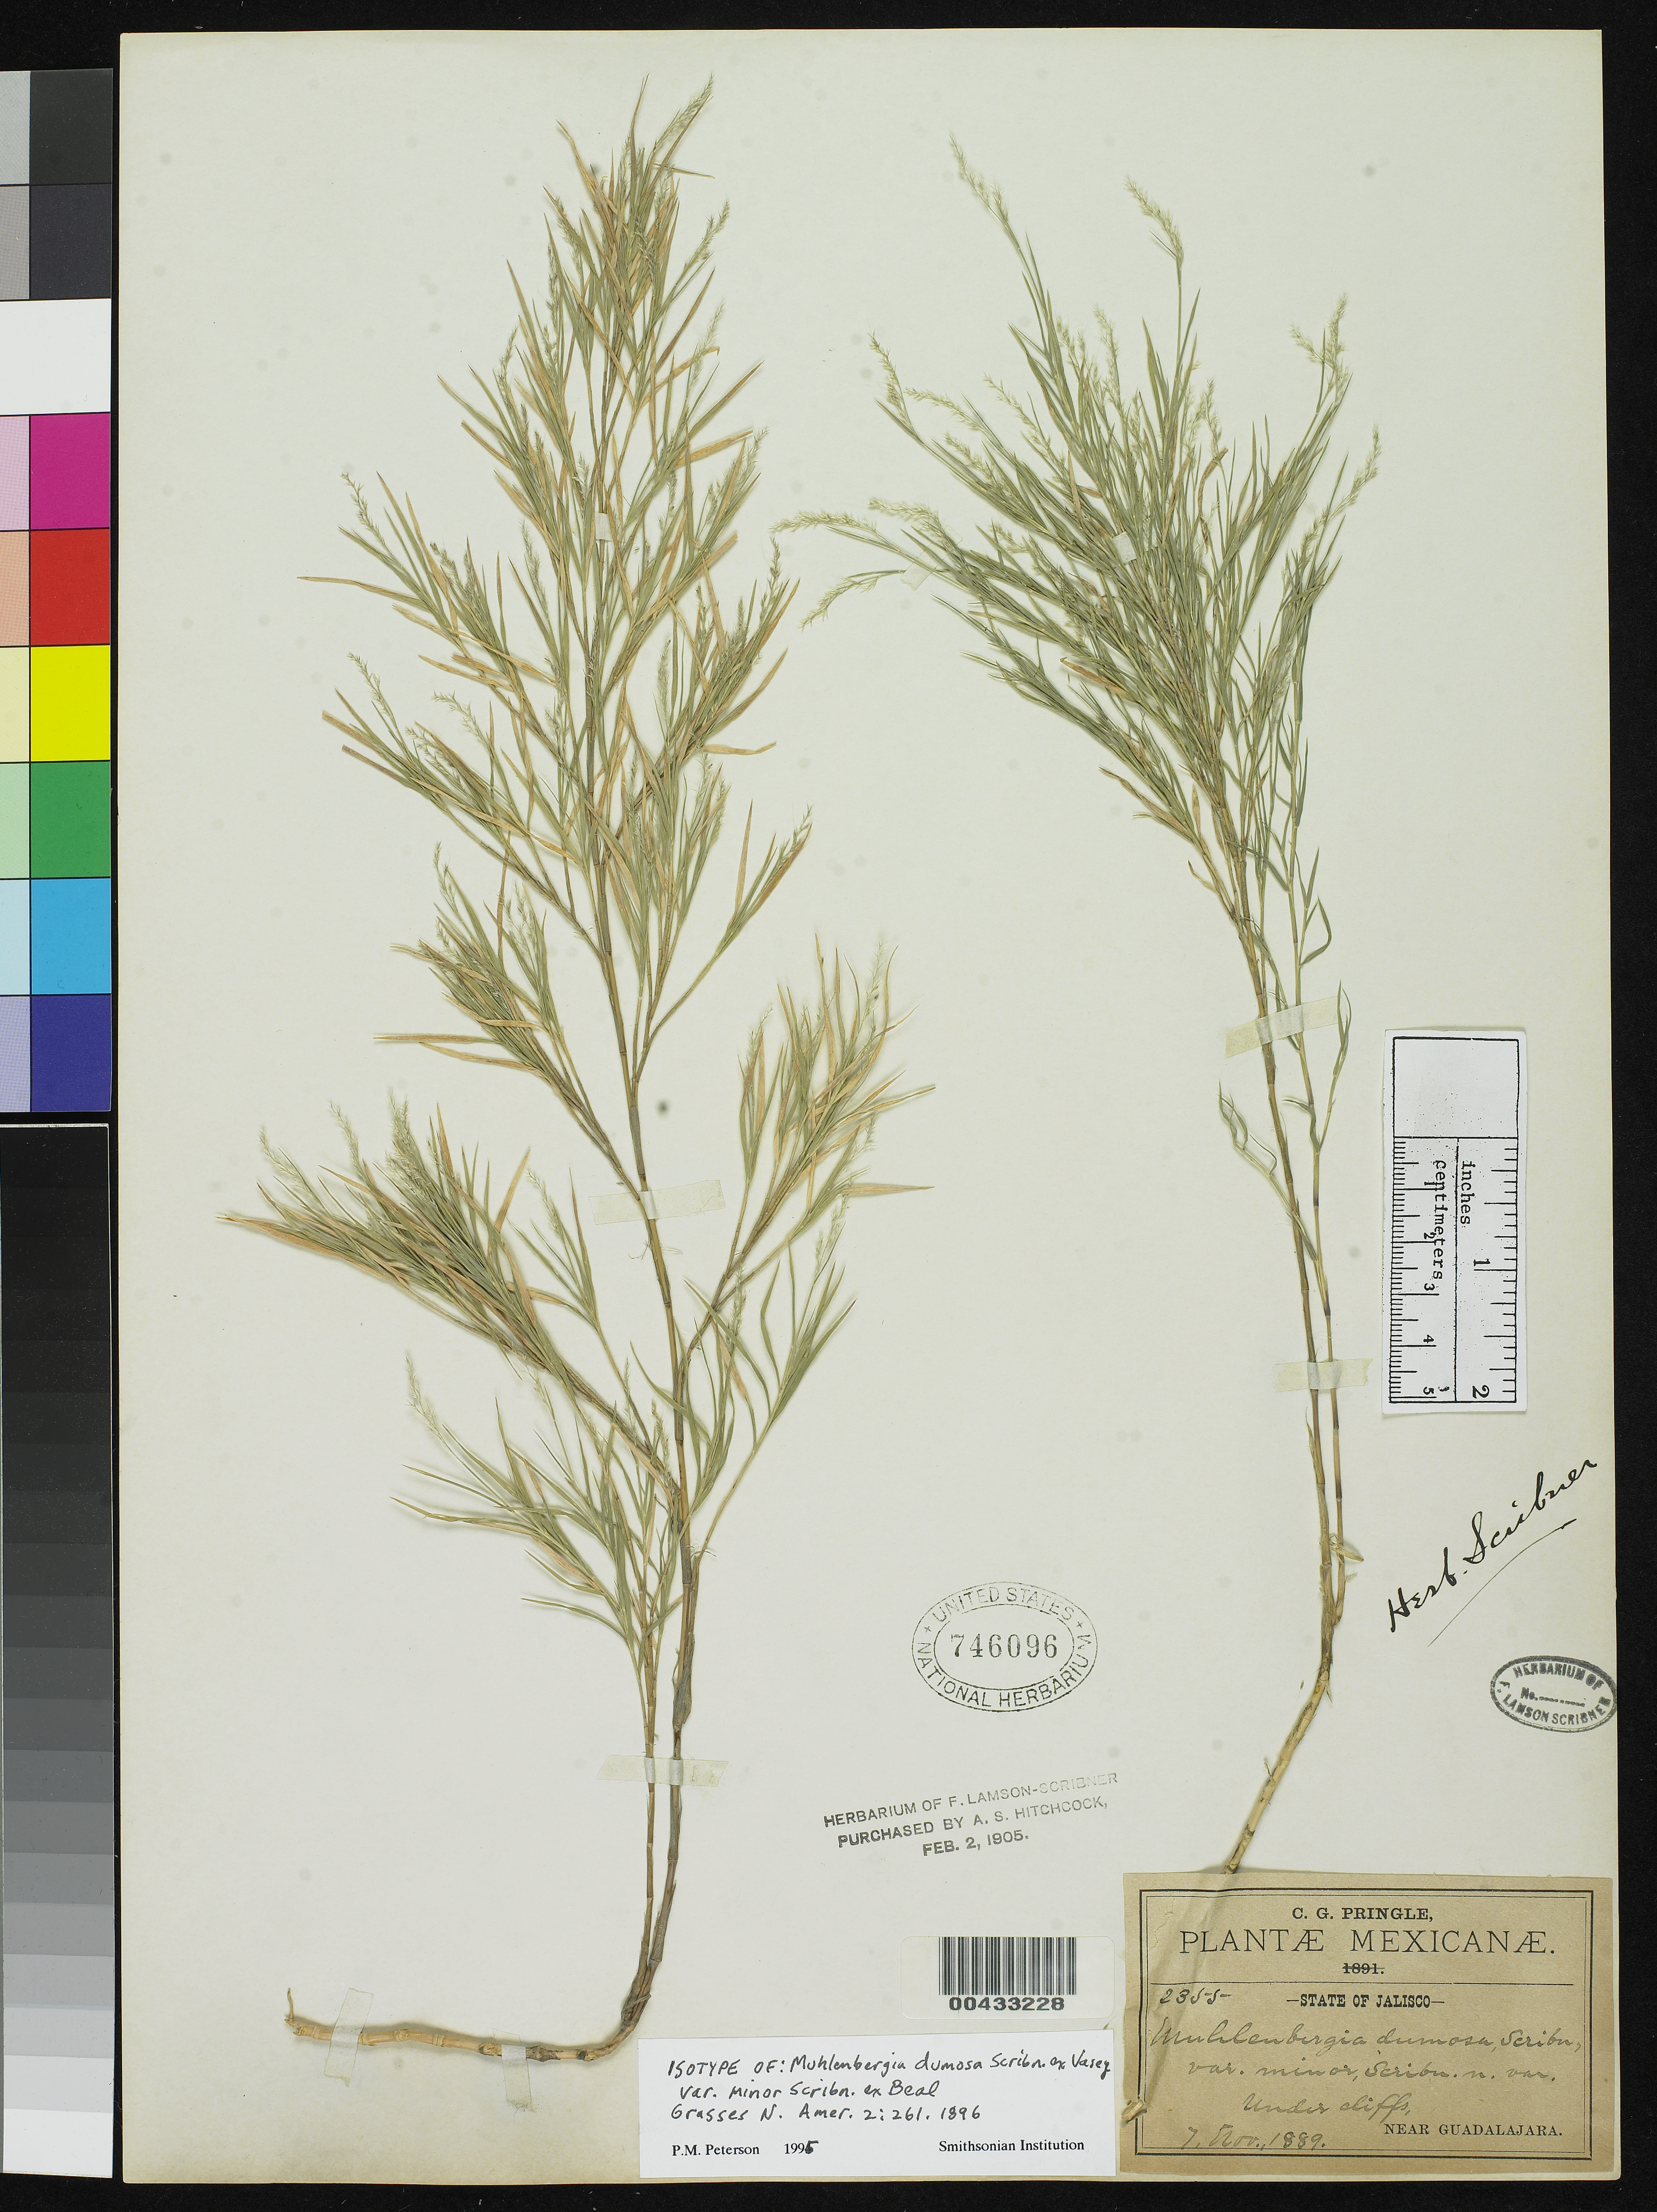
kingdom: Plantae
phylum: Tracheophyta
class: Liliopsida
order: Poales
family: Poaceae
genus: Muhlenbergia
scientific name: Muhlenbergia dumosa var. minor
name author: Scribn. ex W.J. Beal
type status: Isotype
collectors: C. G. Pringle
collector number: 2355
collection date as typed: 07 Nov 1889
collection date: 1889-11-07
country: Mexico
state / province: Jalisco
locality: Under cliffs, near Guadalajara.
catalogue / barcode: US 746096